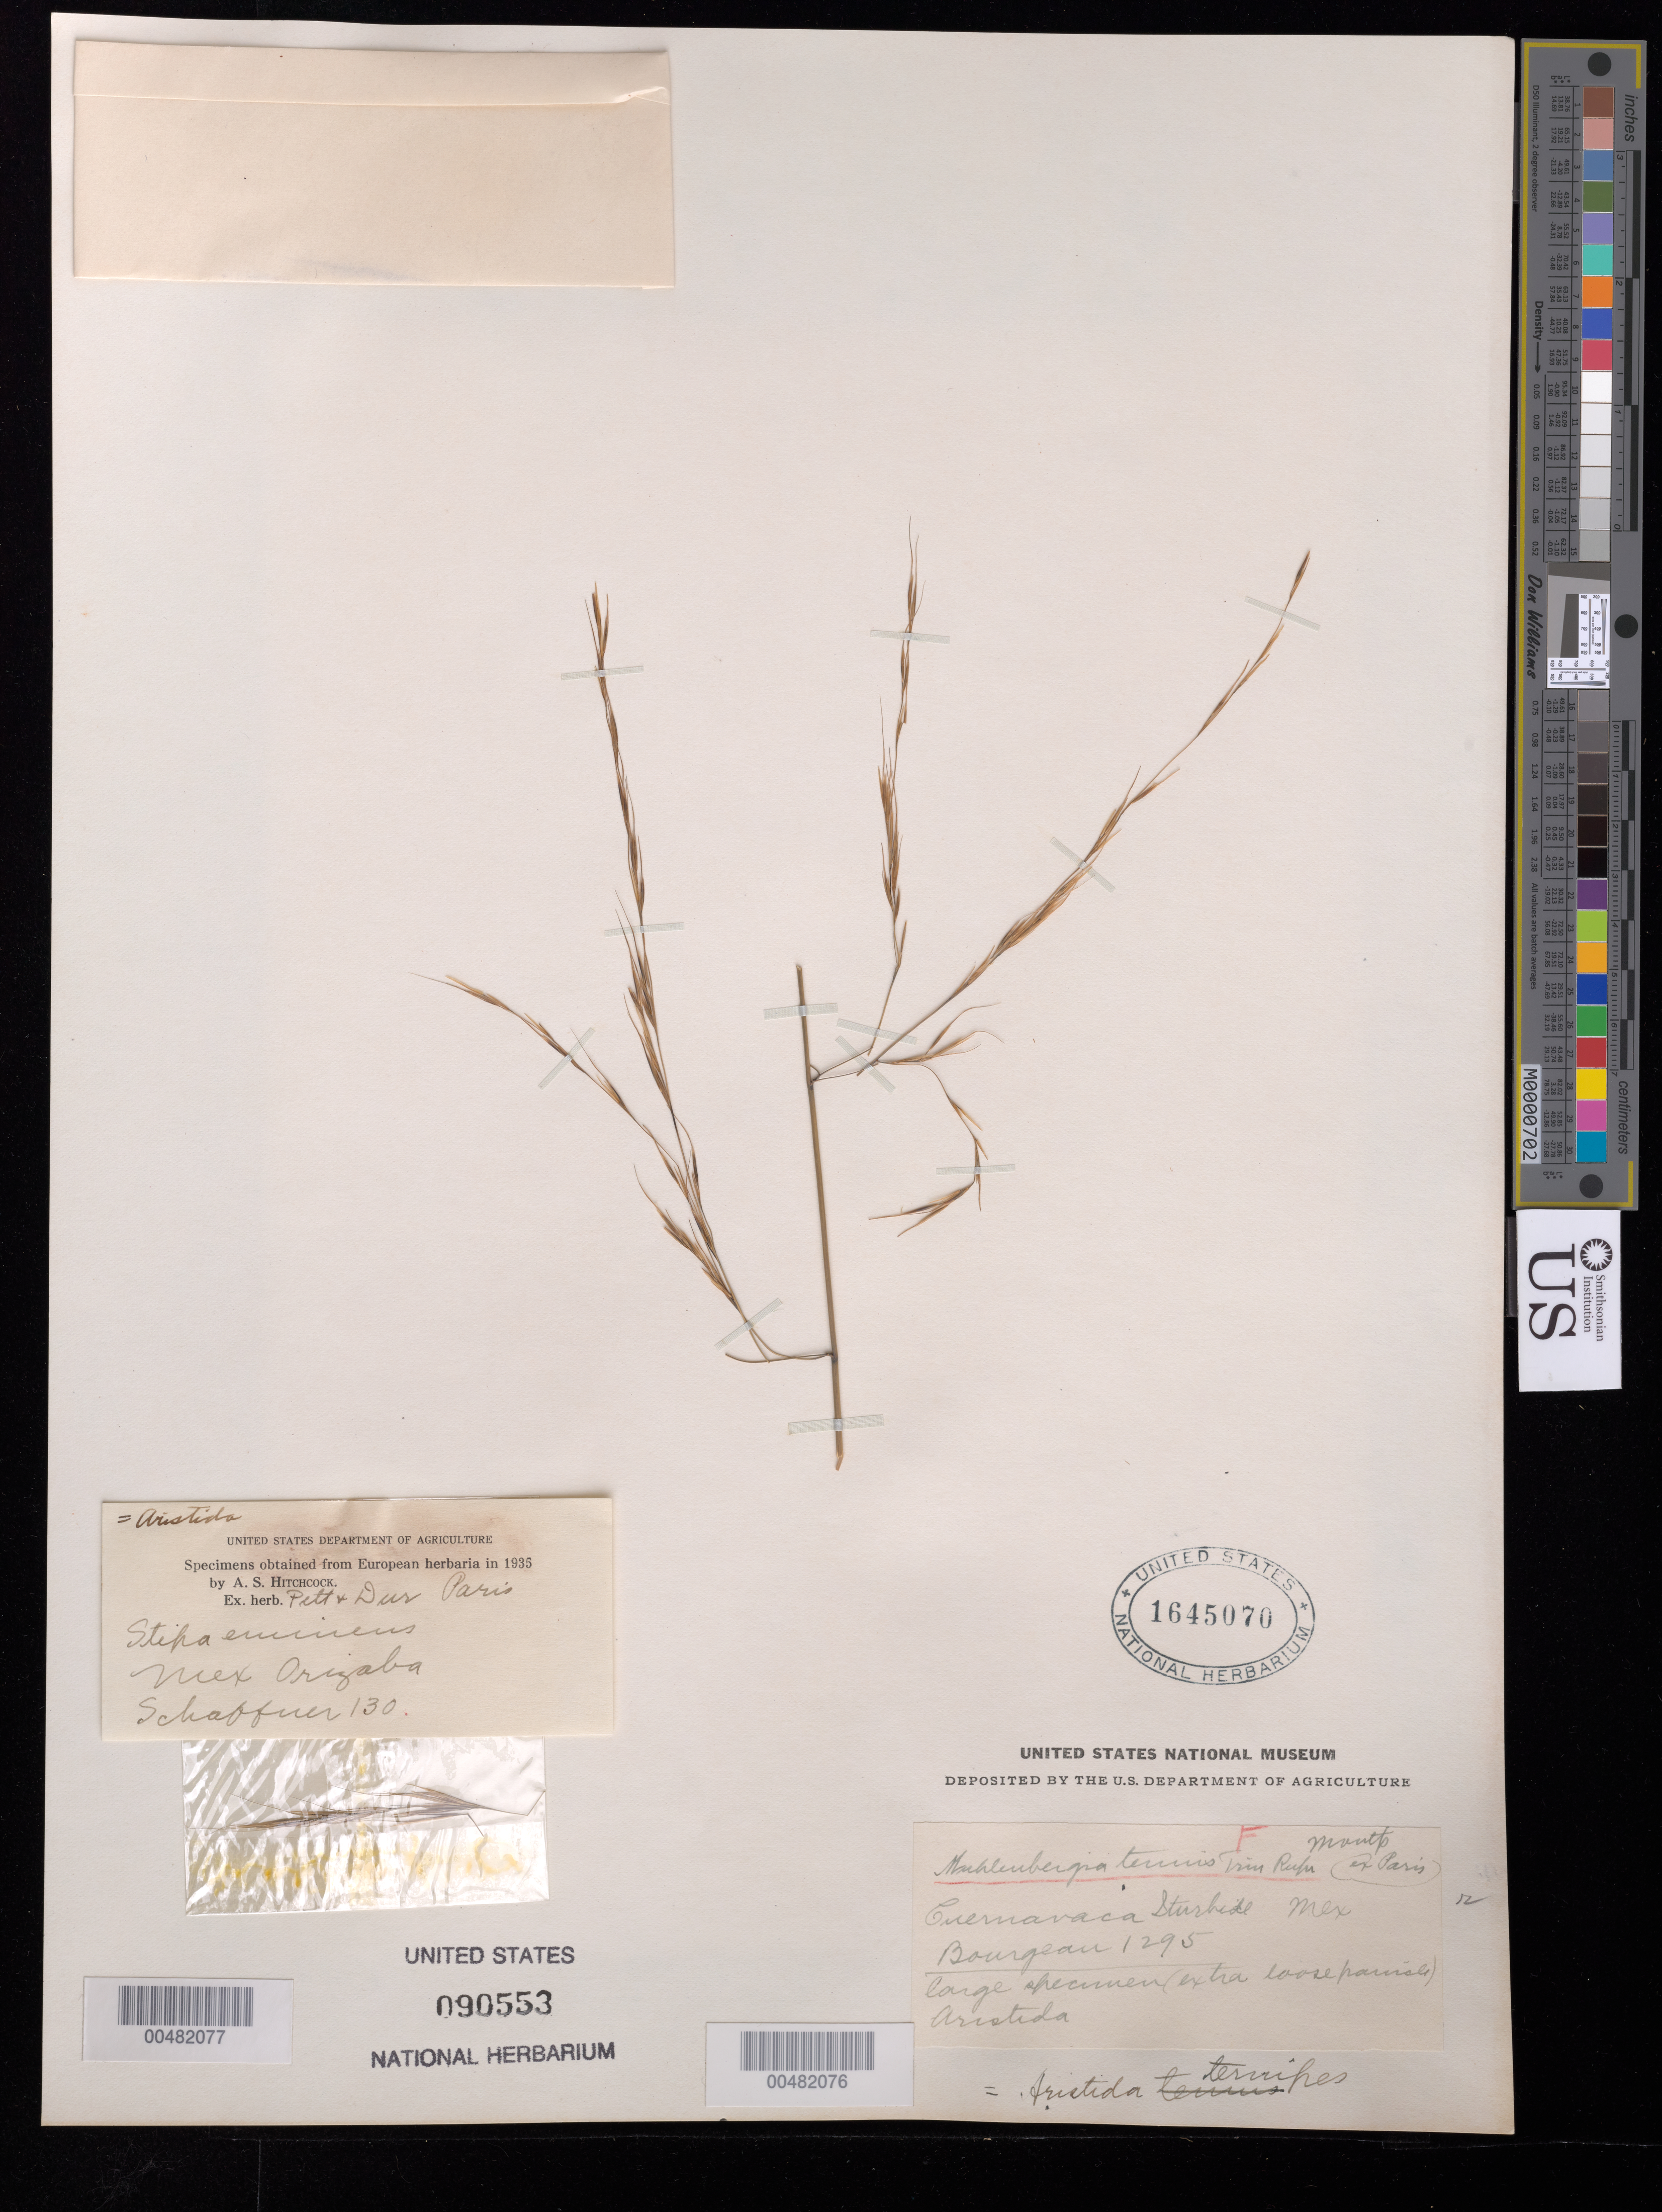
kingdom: Plantae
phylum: Tracheophyta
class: Liliopsida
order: Poales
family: Poaceae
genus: Aristida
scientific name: Aristida ternipes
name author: Cav.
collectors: -. Schaffner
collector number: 130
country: Mexico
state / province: Veracruz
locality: Orizaba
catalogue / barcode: US 90553